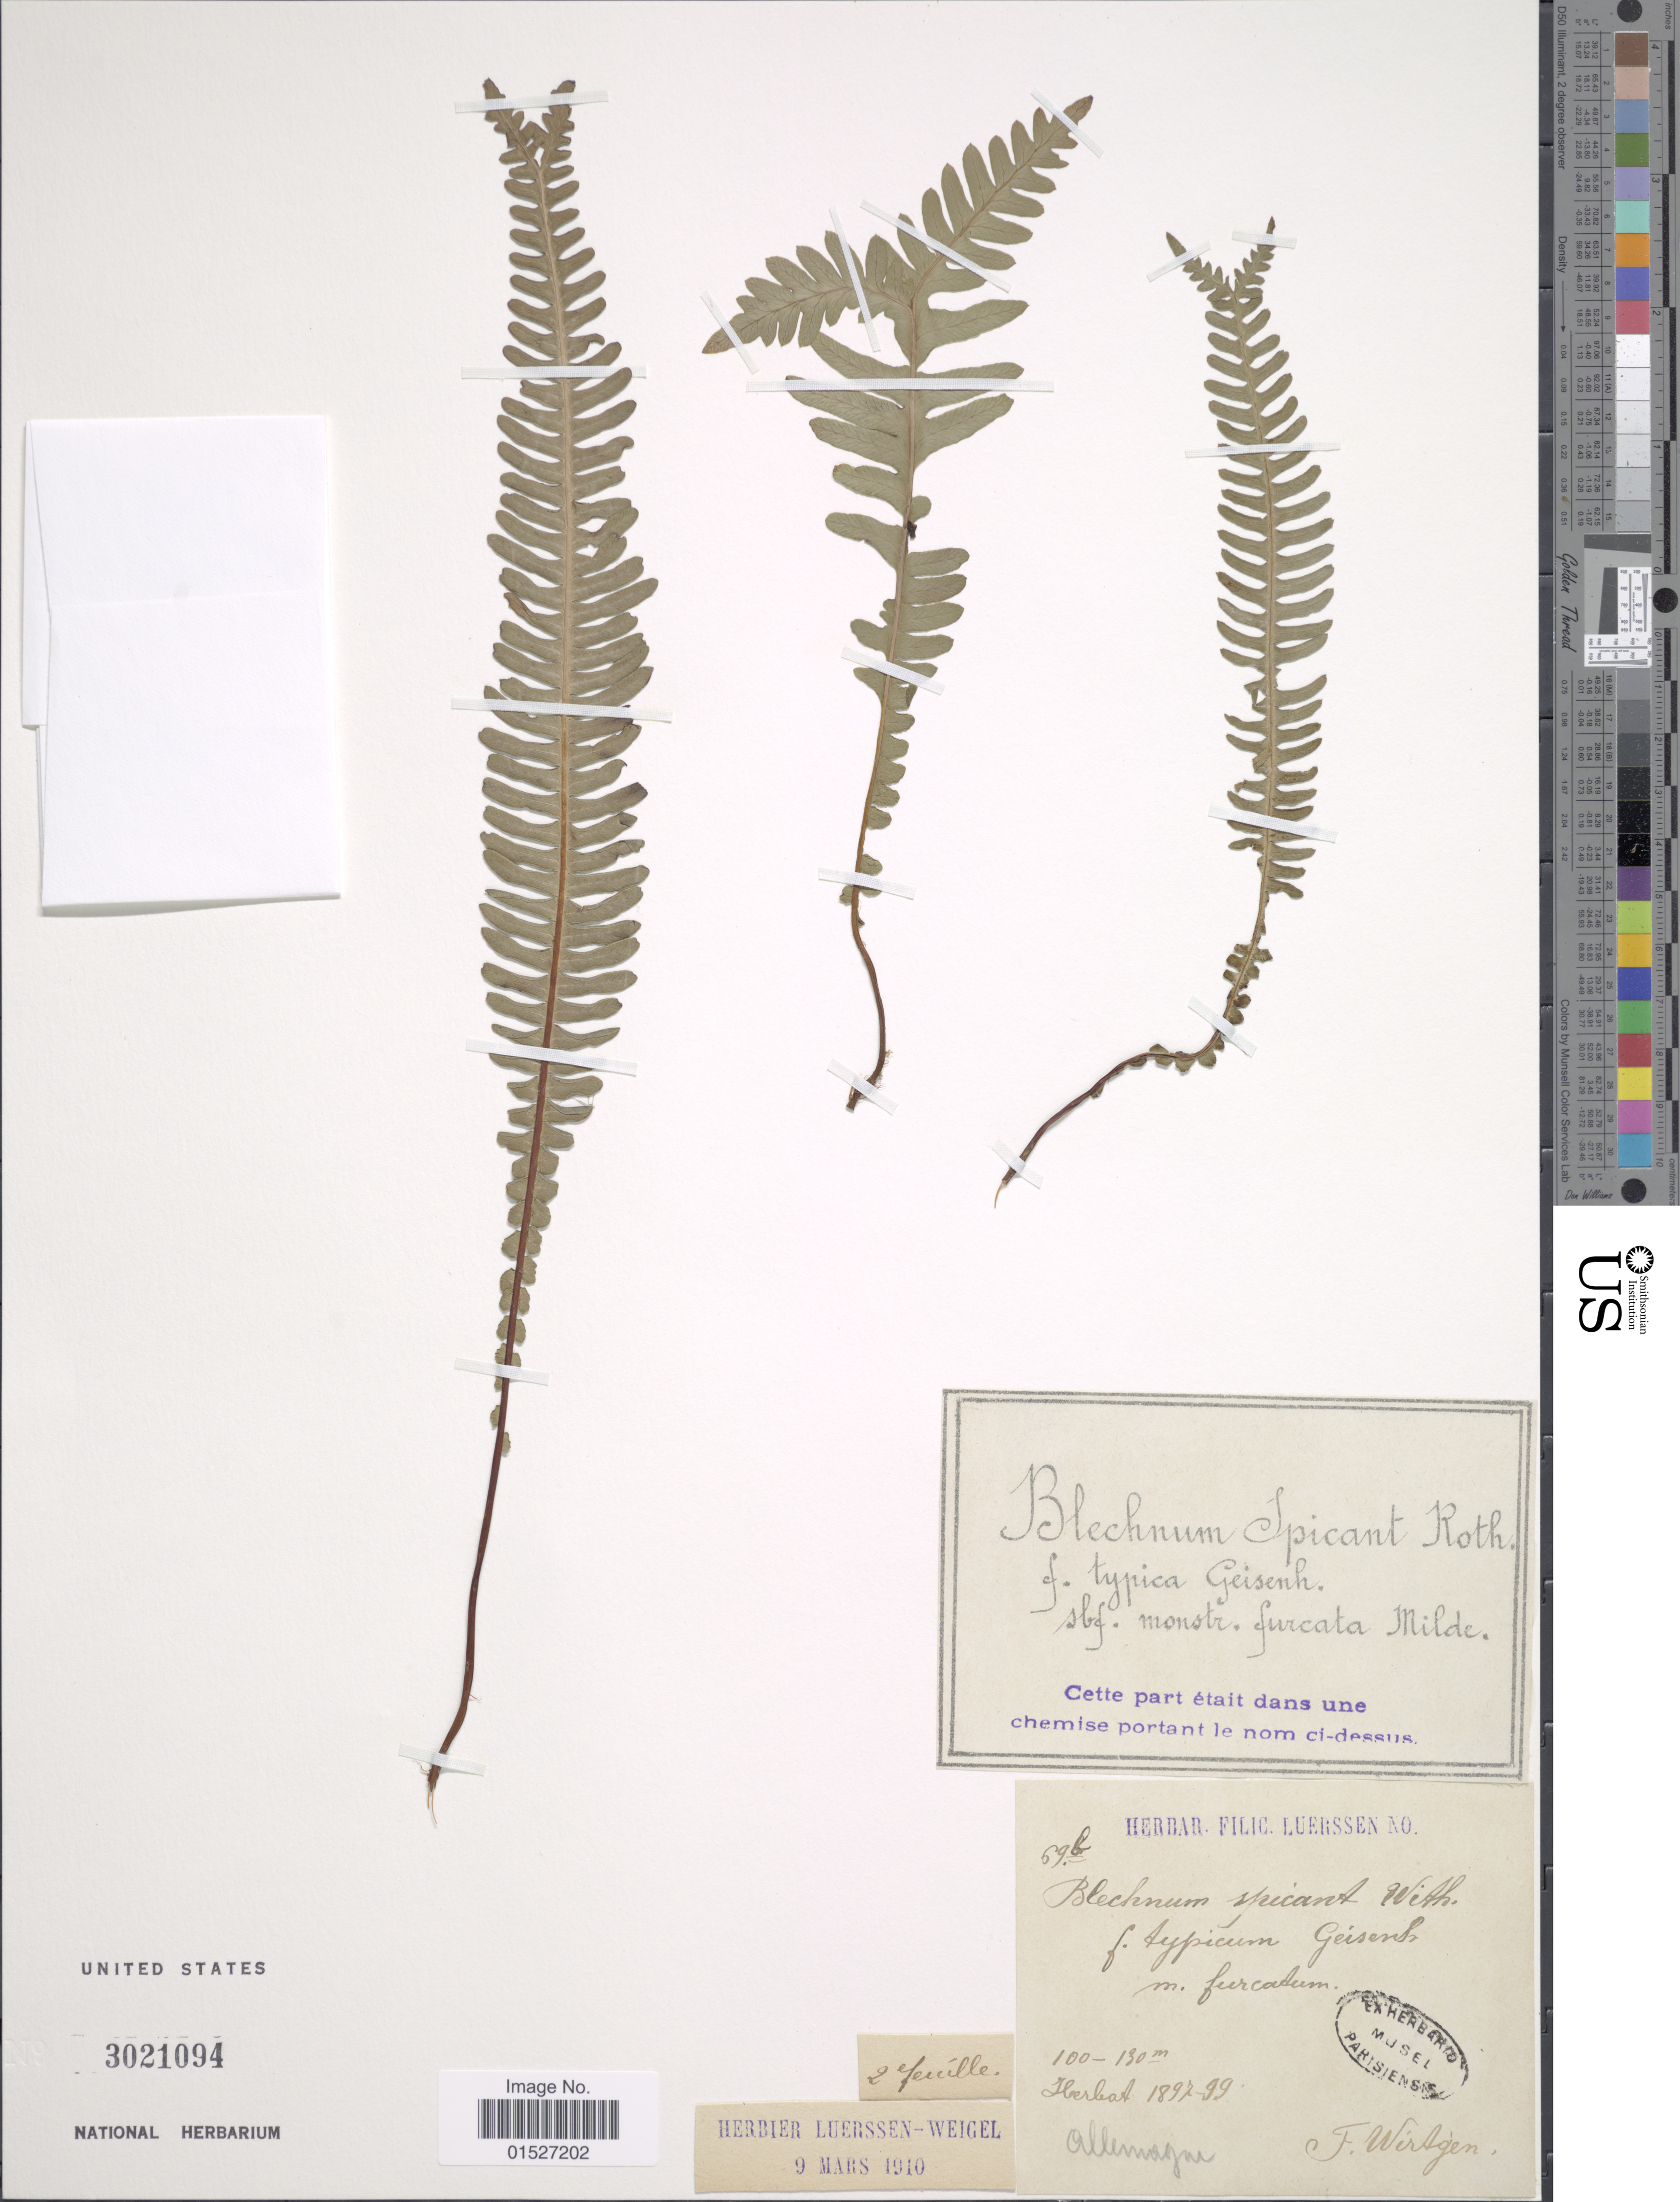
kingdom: Plantae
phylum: Tracheophyta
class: Polypodiopsida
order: Polypodiales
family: Blechnaceae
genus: Blechnum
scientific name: Blechnum spicant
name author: (L.) Sm.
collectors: F. Wirtgen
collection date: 1897/1899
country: Germany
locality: Allemagne.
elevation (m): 100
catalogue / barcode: US 3021094